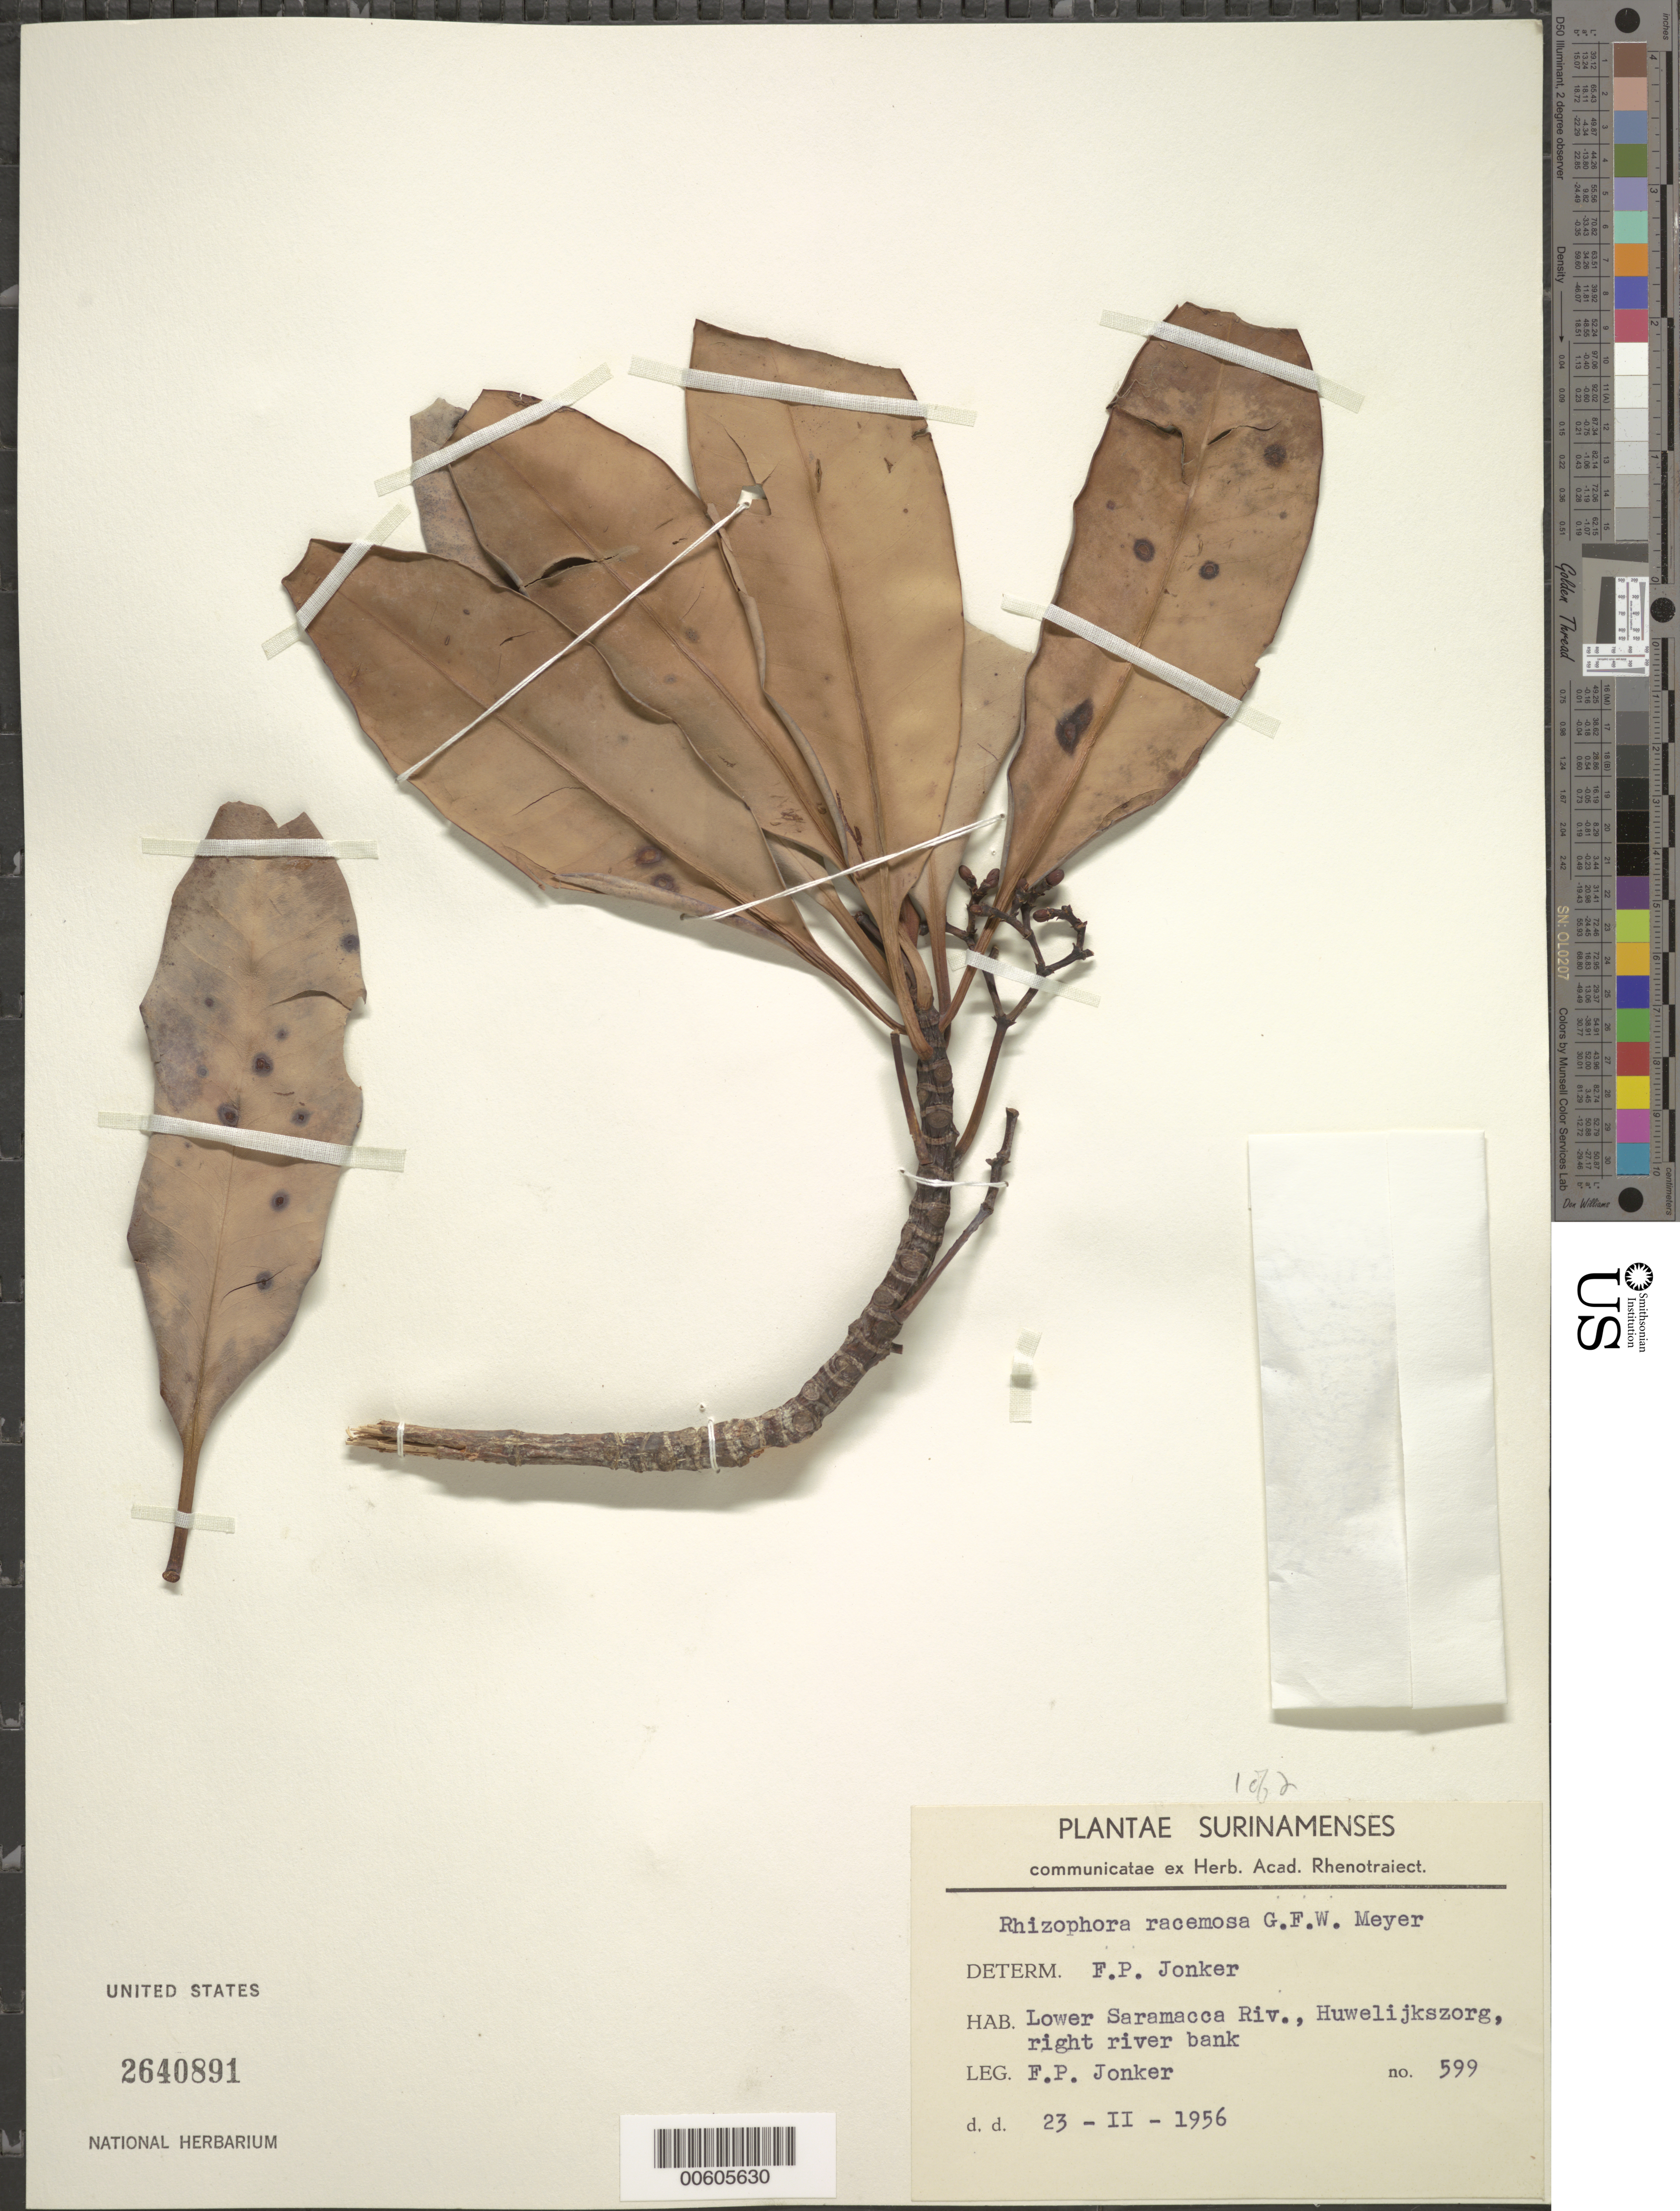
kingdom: Plantae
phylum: Tracheophyta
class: Magnoliopsida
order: Malpighiales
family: Rhizophoraceae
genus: Rhizophora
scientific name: Rhizophora racemosa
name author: G. Mey.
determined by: Jonker, F. P.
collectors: A. M. Jonker & F. P. Jonker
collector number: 599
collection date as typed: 26-Feb-56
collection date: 1956-02-26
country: Suriname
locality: Lower Saramaca River, Huwelijkszorg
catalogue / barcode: US 2640891